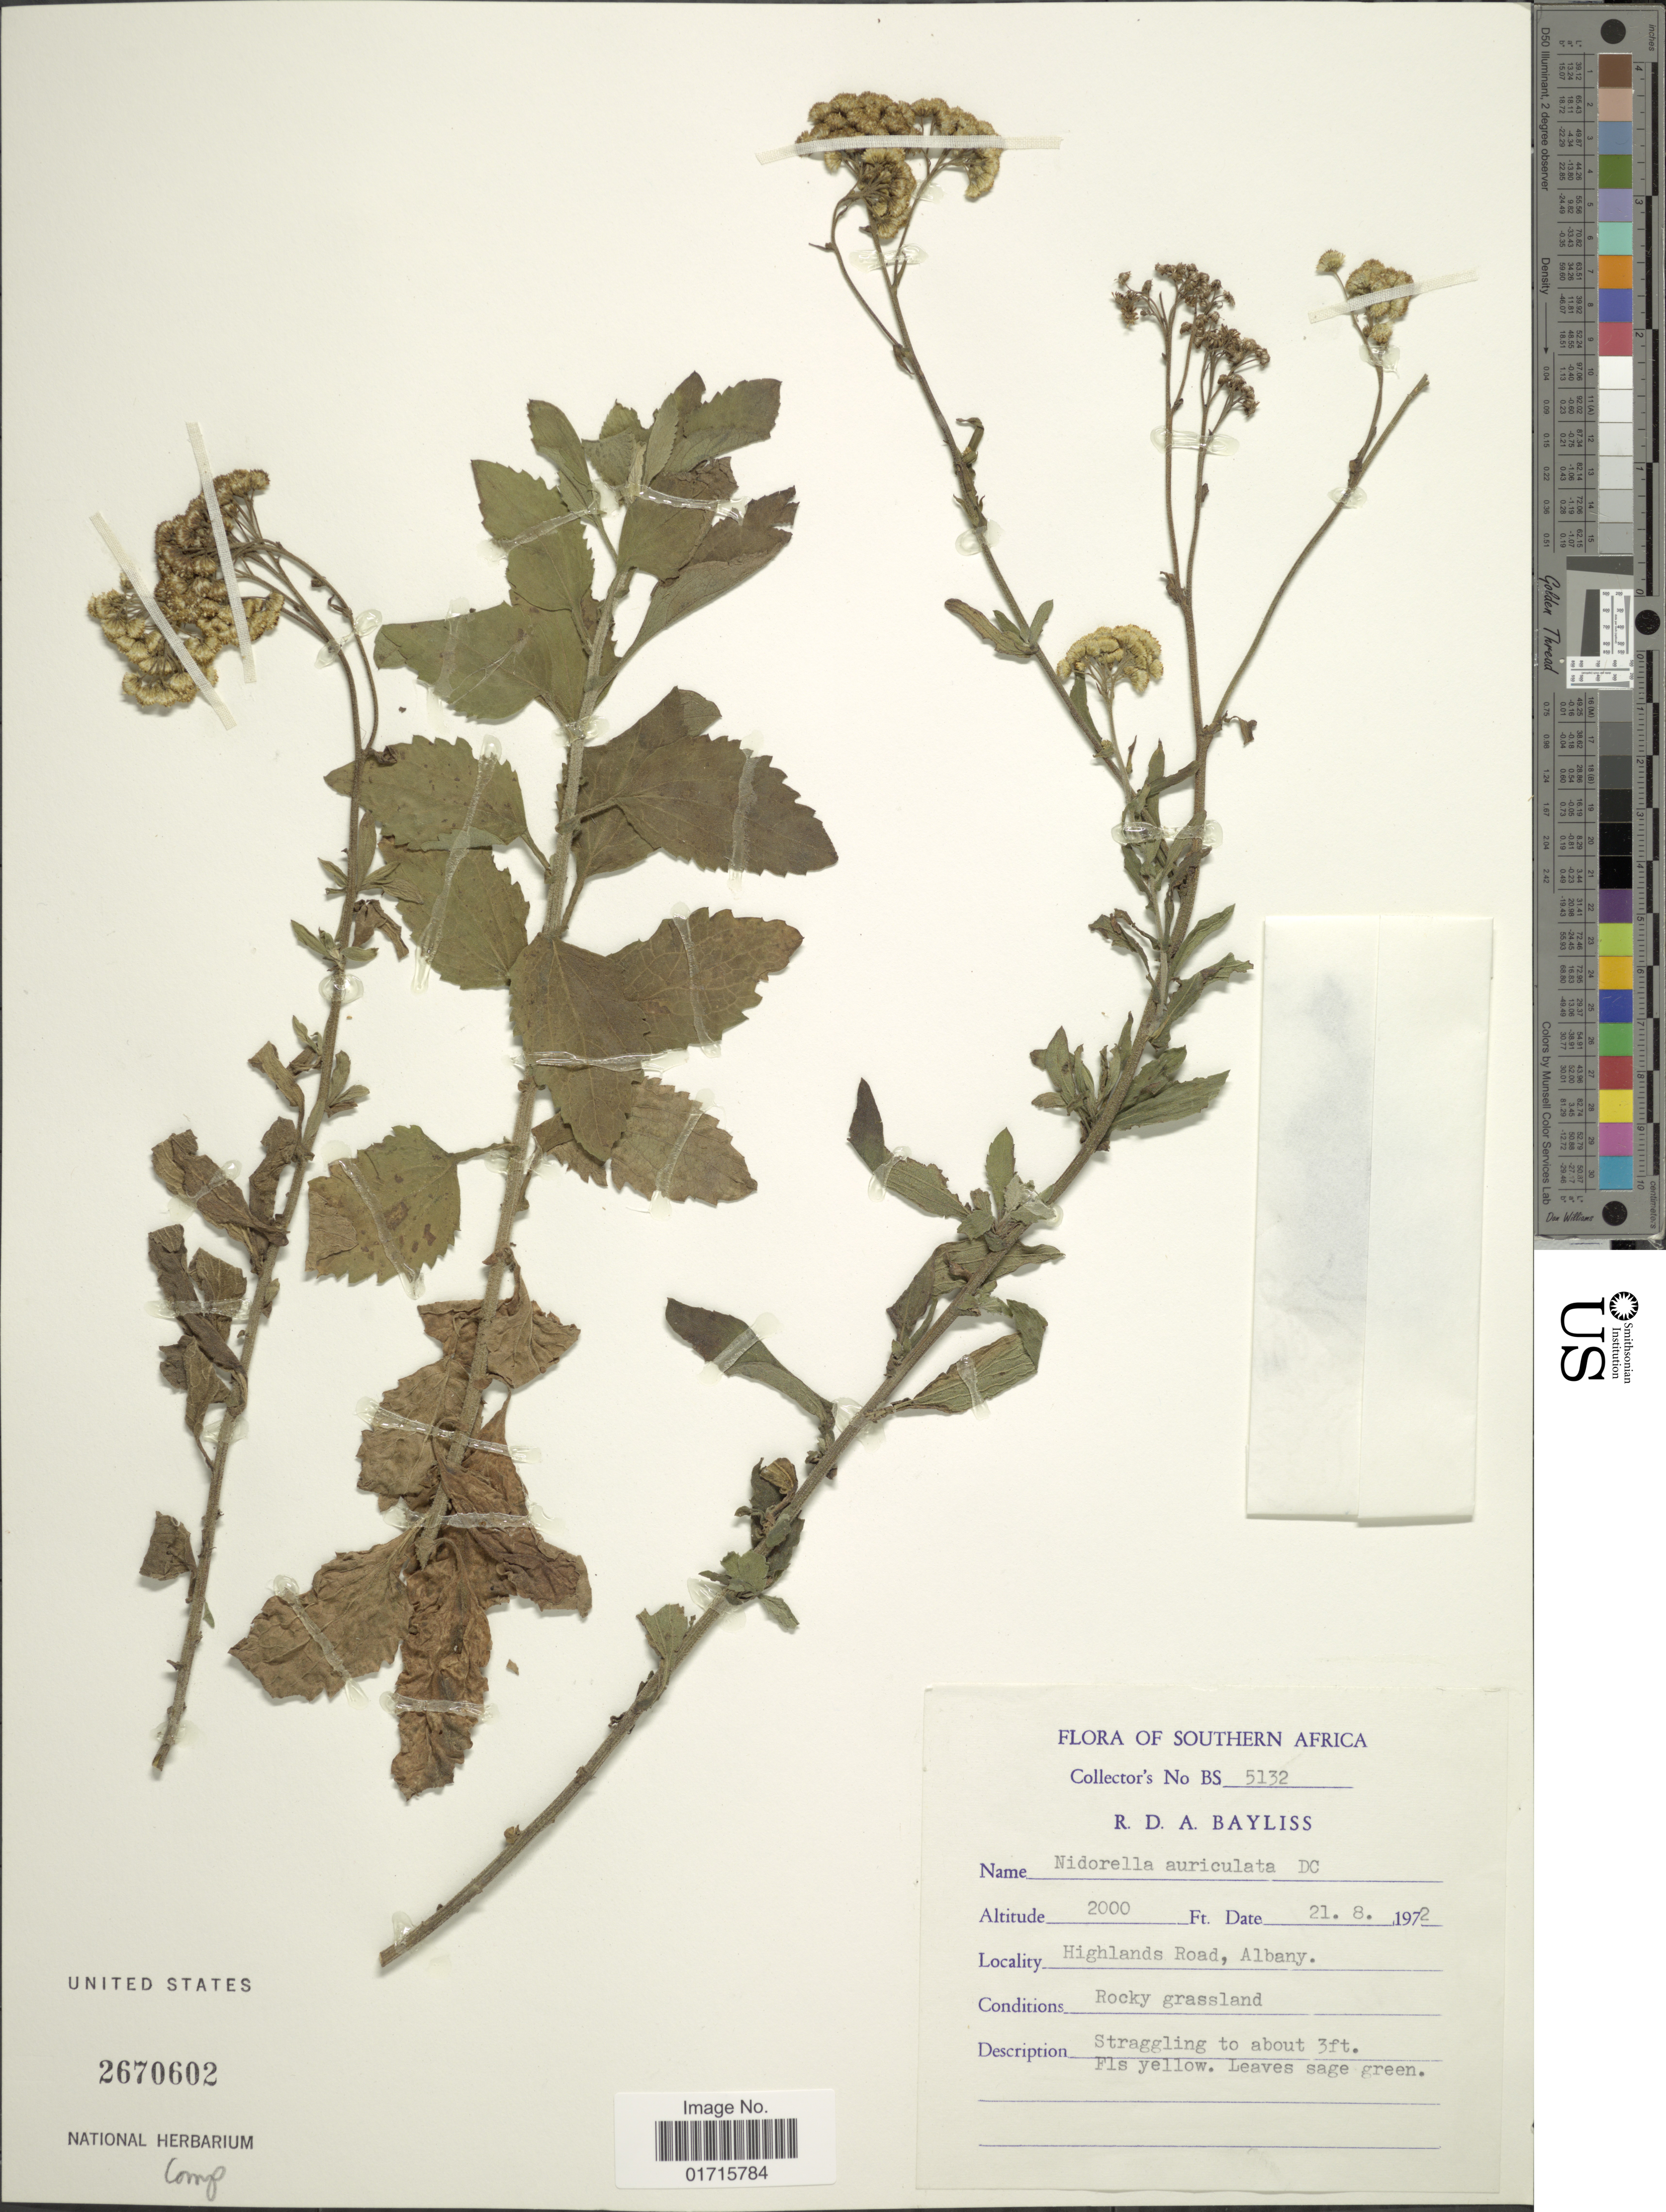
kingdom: Plantae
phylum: Tracheophyta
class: Magnoliopsida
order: Asterales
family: Asteraceae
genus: Nidorella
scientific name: Nidorella auriculata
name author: DC.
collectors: R. Bayliss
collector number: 5132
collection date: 1972-08-21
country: South Africa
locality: Southern Africa. Highlands Road, Albany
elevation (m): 610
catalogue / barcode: US 2670602